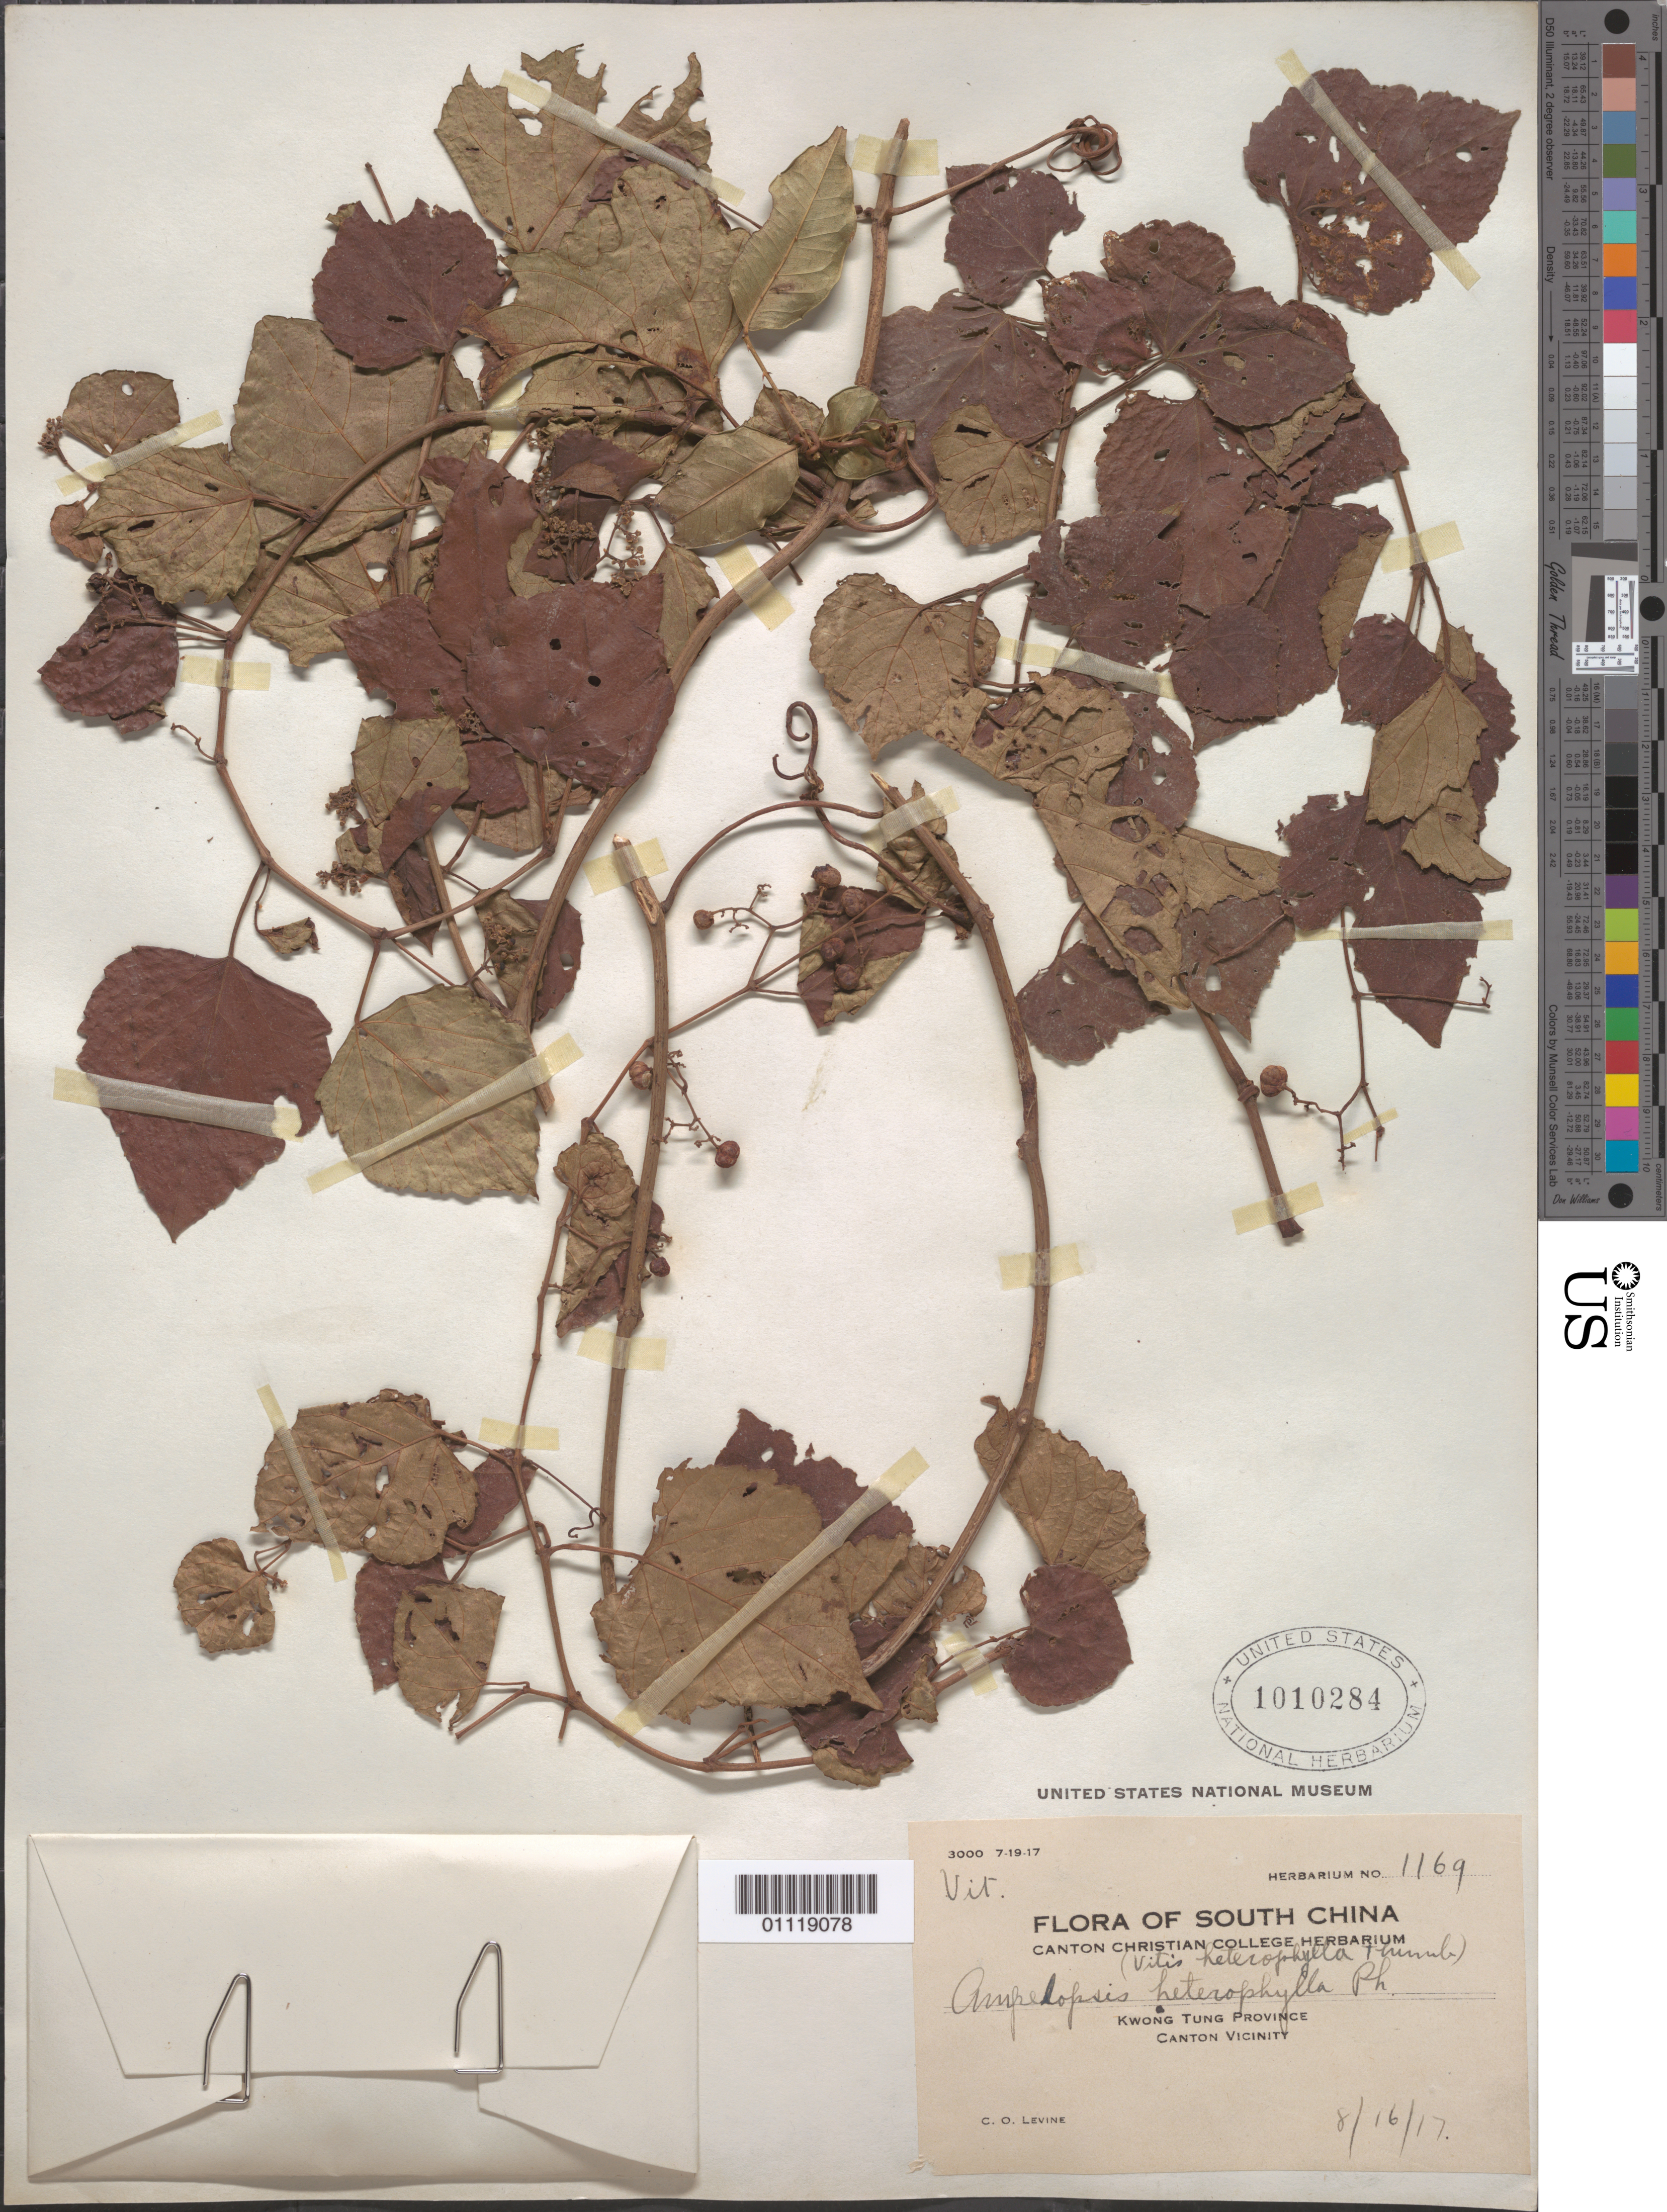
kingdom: Plantae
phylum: Tracheophyta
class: Magnoliopsida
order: Vitales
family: Vitaceae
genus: Ampelopsis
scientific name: Ampelopsis glandulosa var. heterophylla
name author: (Thunb.) Momiy.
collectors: C. O. Levine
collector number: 1169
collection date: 1917-08-16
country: China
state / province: Guangdong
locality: Canton Vicinity.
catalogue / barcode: US 1010284